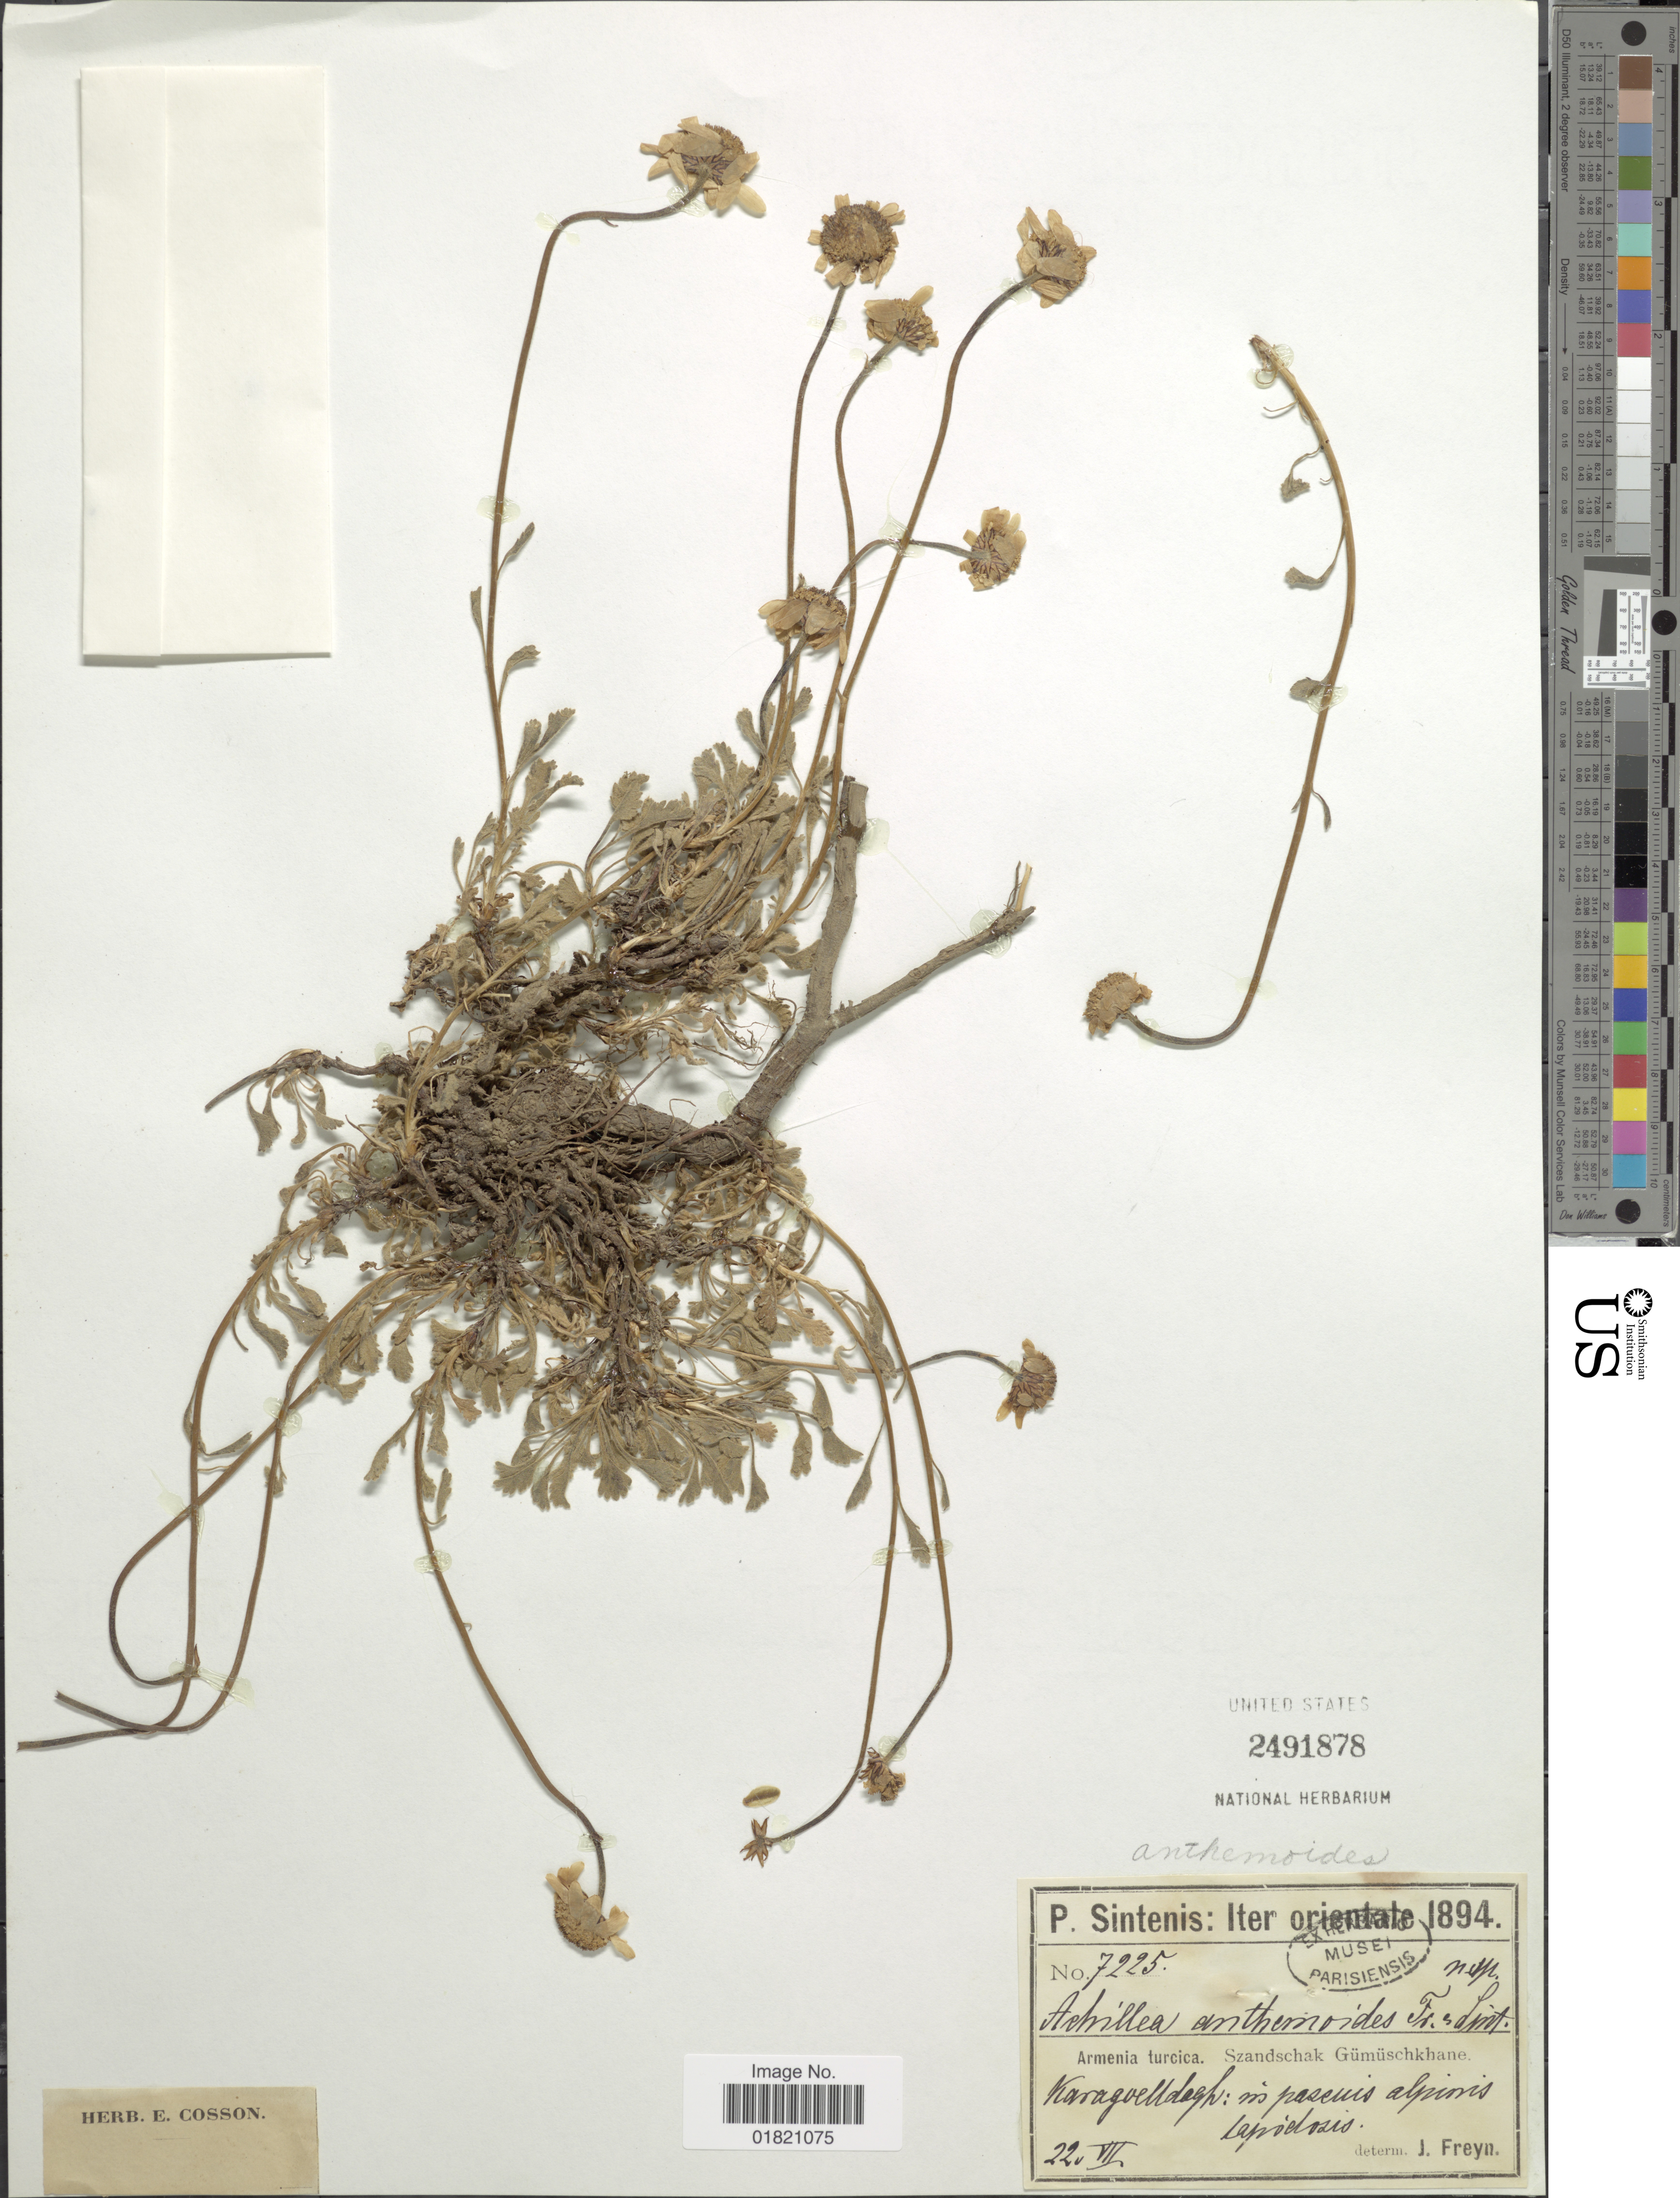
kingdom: Plantae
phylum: Tracheophyta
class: Magnoliopsida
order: Asterales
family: Asteraceae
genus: Achillea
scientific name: Achillea anthemoides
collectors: P. Sintenis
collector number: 7225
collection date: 1894-07-22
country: Turkey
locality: Armenia turcica. Szandschak Gümüschkhane. Karagvelldagh: in pascuis alpinis Lapidosis.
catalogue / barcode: US 2491878